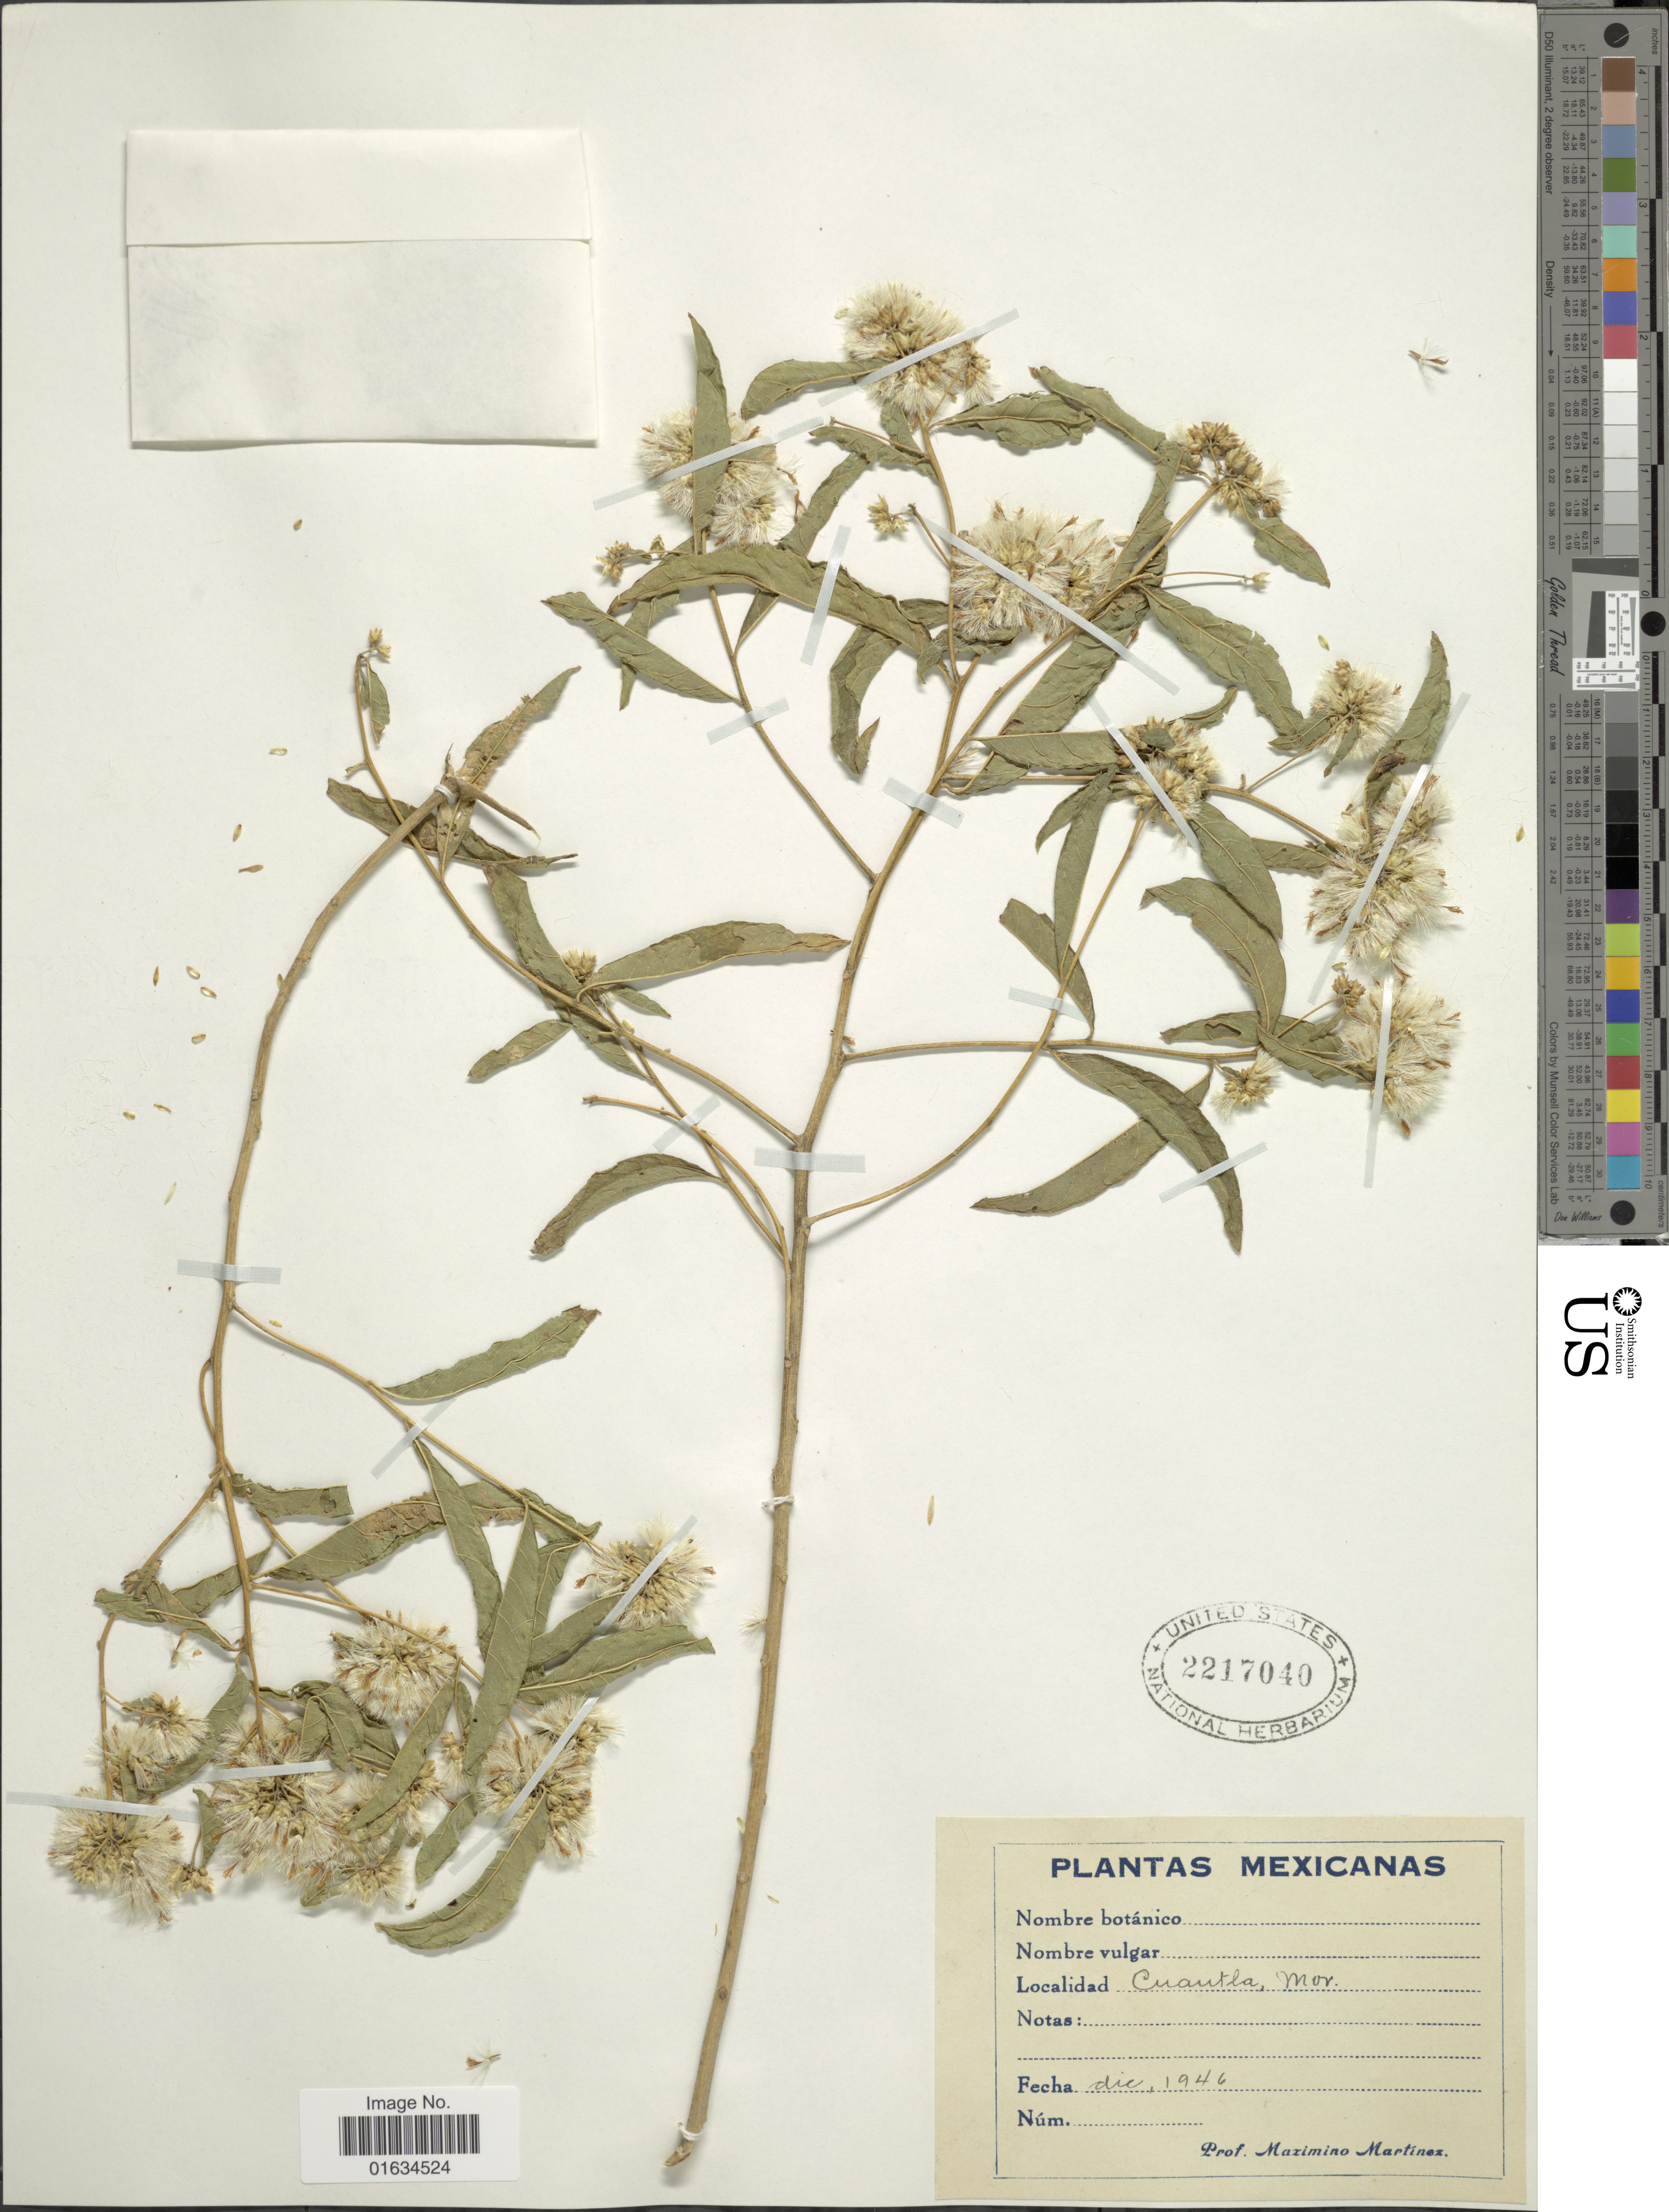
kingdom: Plantae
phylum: Tracheophyta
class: Magnoliopsida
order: Asterales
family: Asteraceae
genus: Eremosis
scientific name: Eremosis pallens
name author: (Sch. Bip.) Gleason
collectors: M. Martinez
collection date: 1946-12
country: Mexico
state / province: Morelos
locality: Cuautla, Mor.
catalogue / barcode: US 2217040